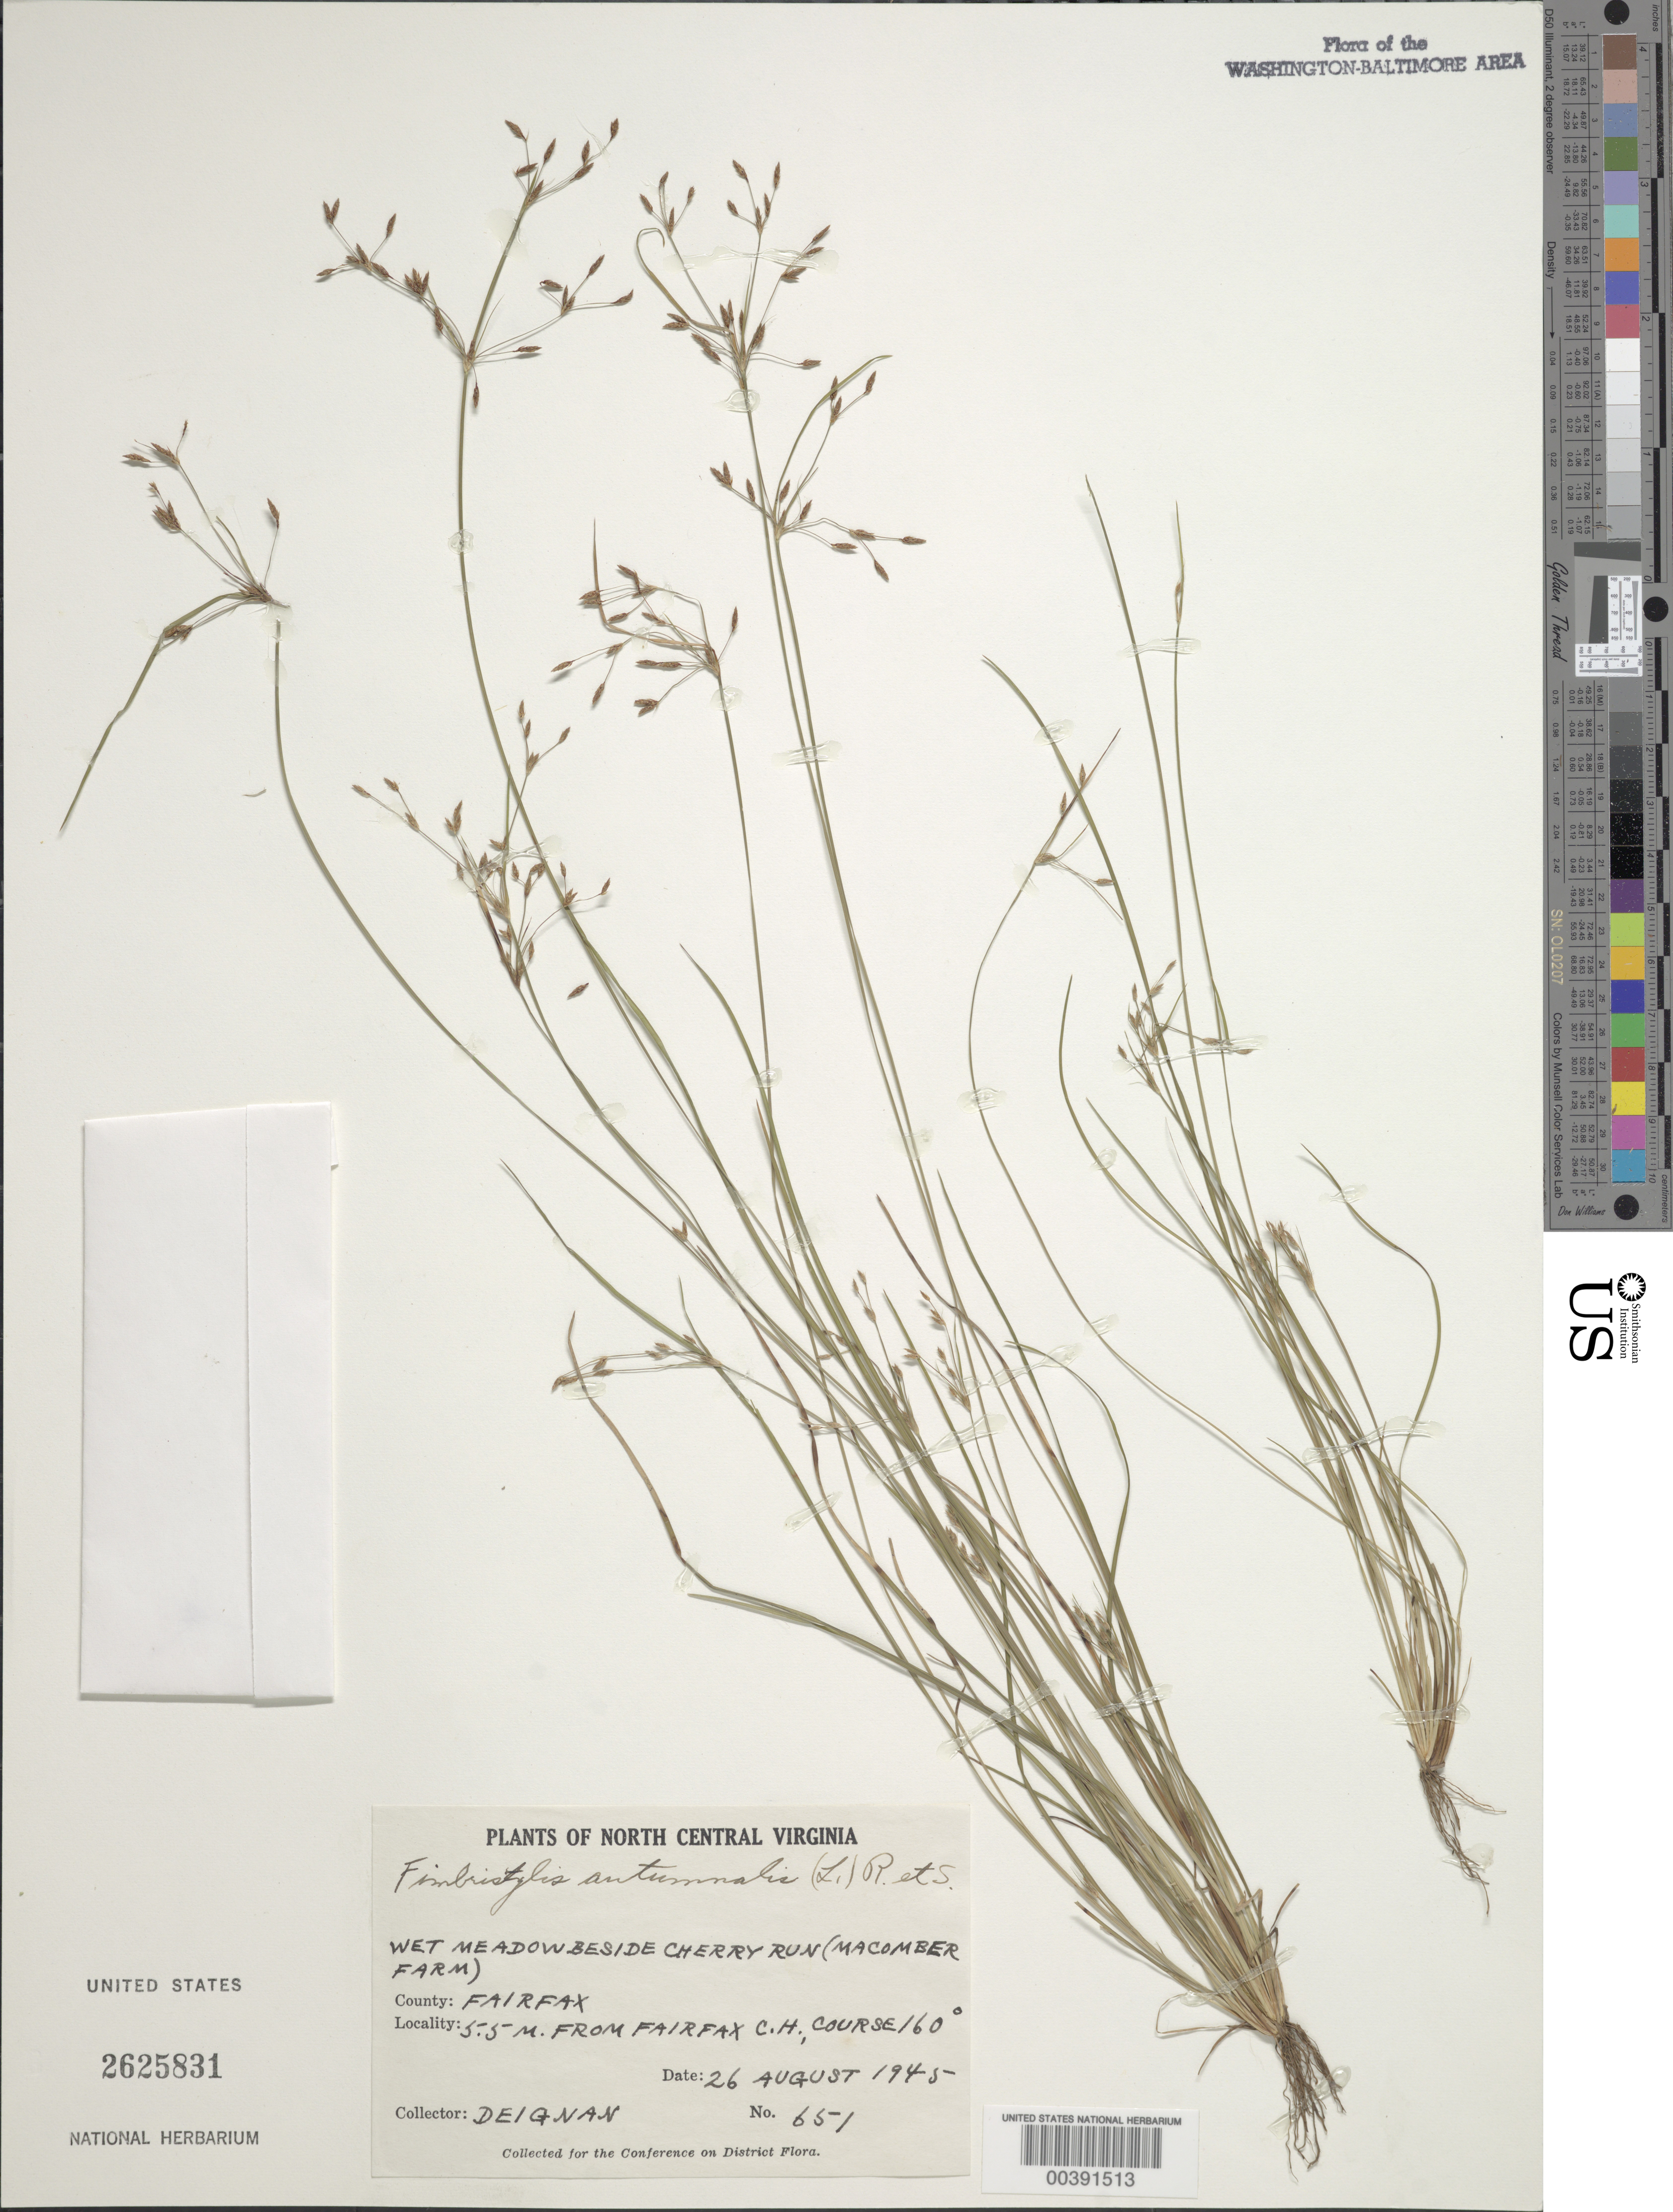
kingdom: Plantae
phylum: Tracheophyta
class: Liliopsida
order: Poales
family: Cyperaceae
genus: Fimbristylis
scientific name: Fimbristylis autumnalis (L.) Roem. & Schult.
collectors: H. Deignan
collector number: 651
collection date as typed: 26 Aug 1945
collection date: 1945-08-26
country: United States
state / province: Virginia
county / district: Fairfax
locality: Cherry Run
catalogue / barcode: US 2625831